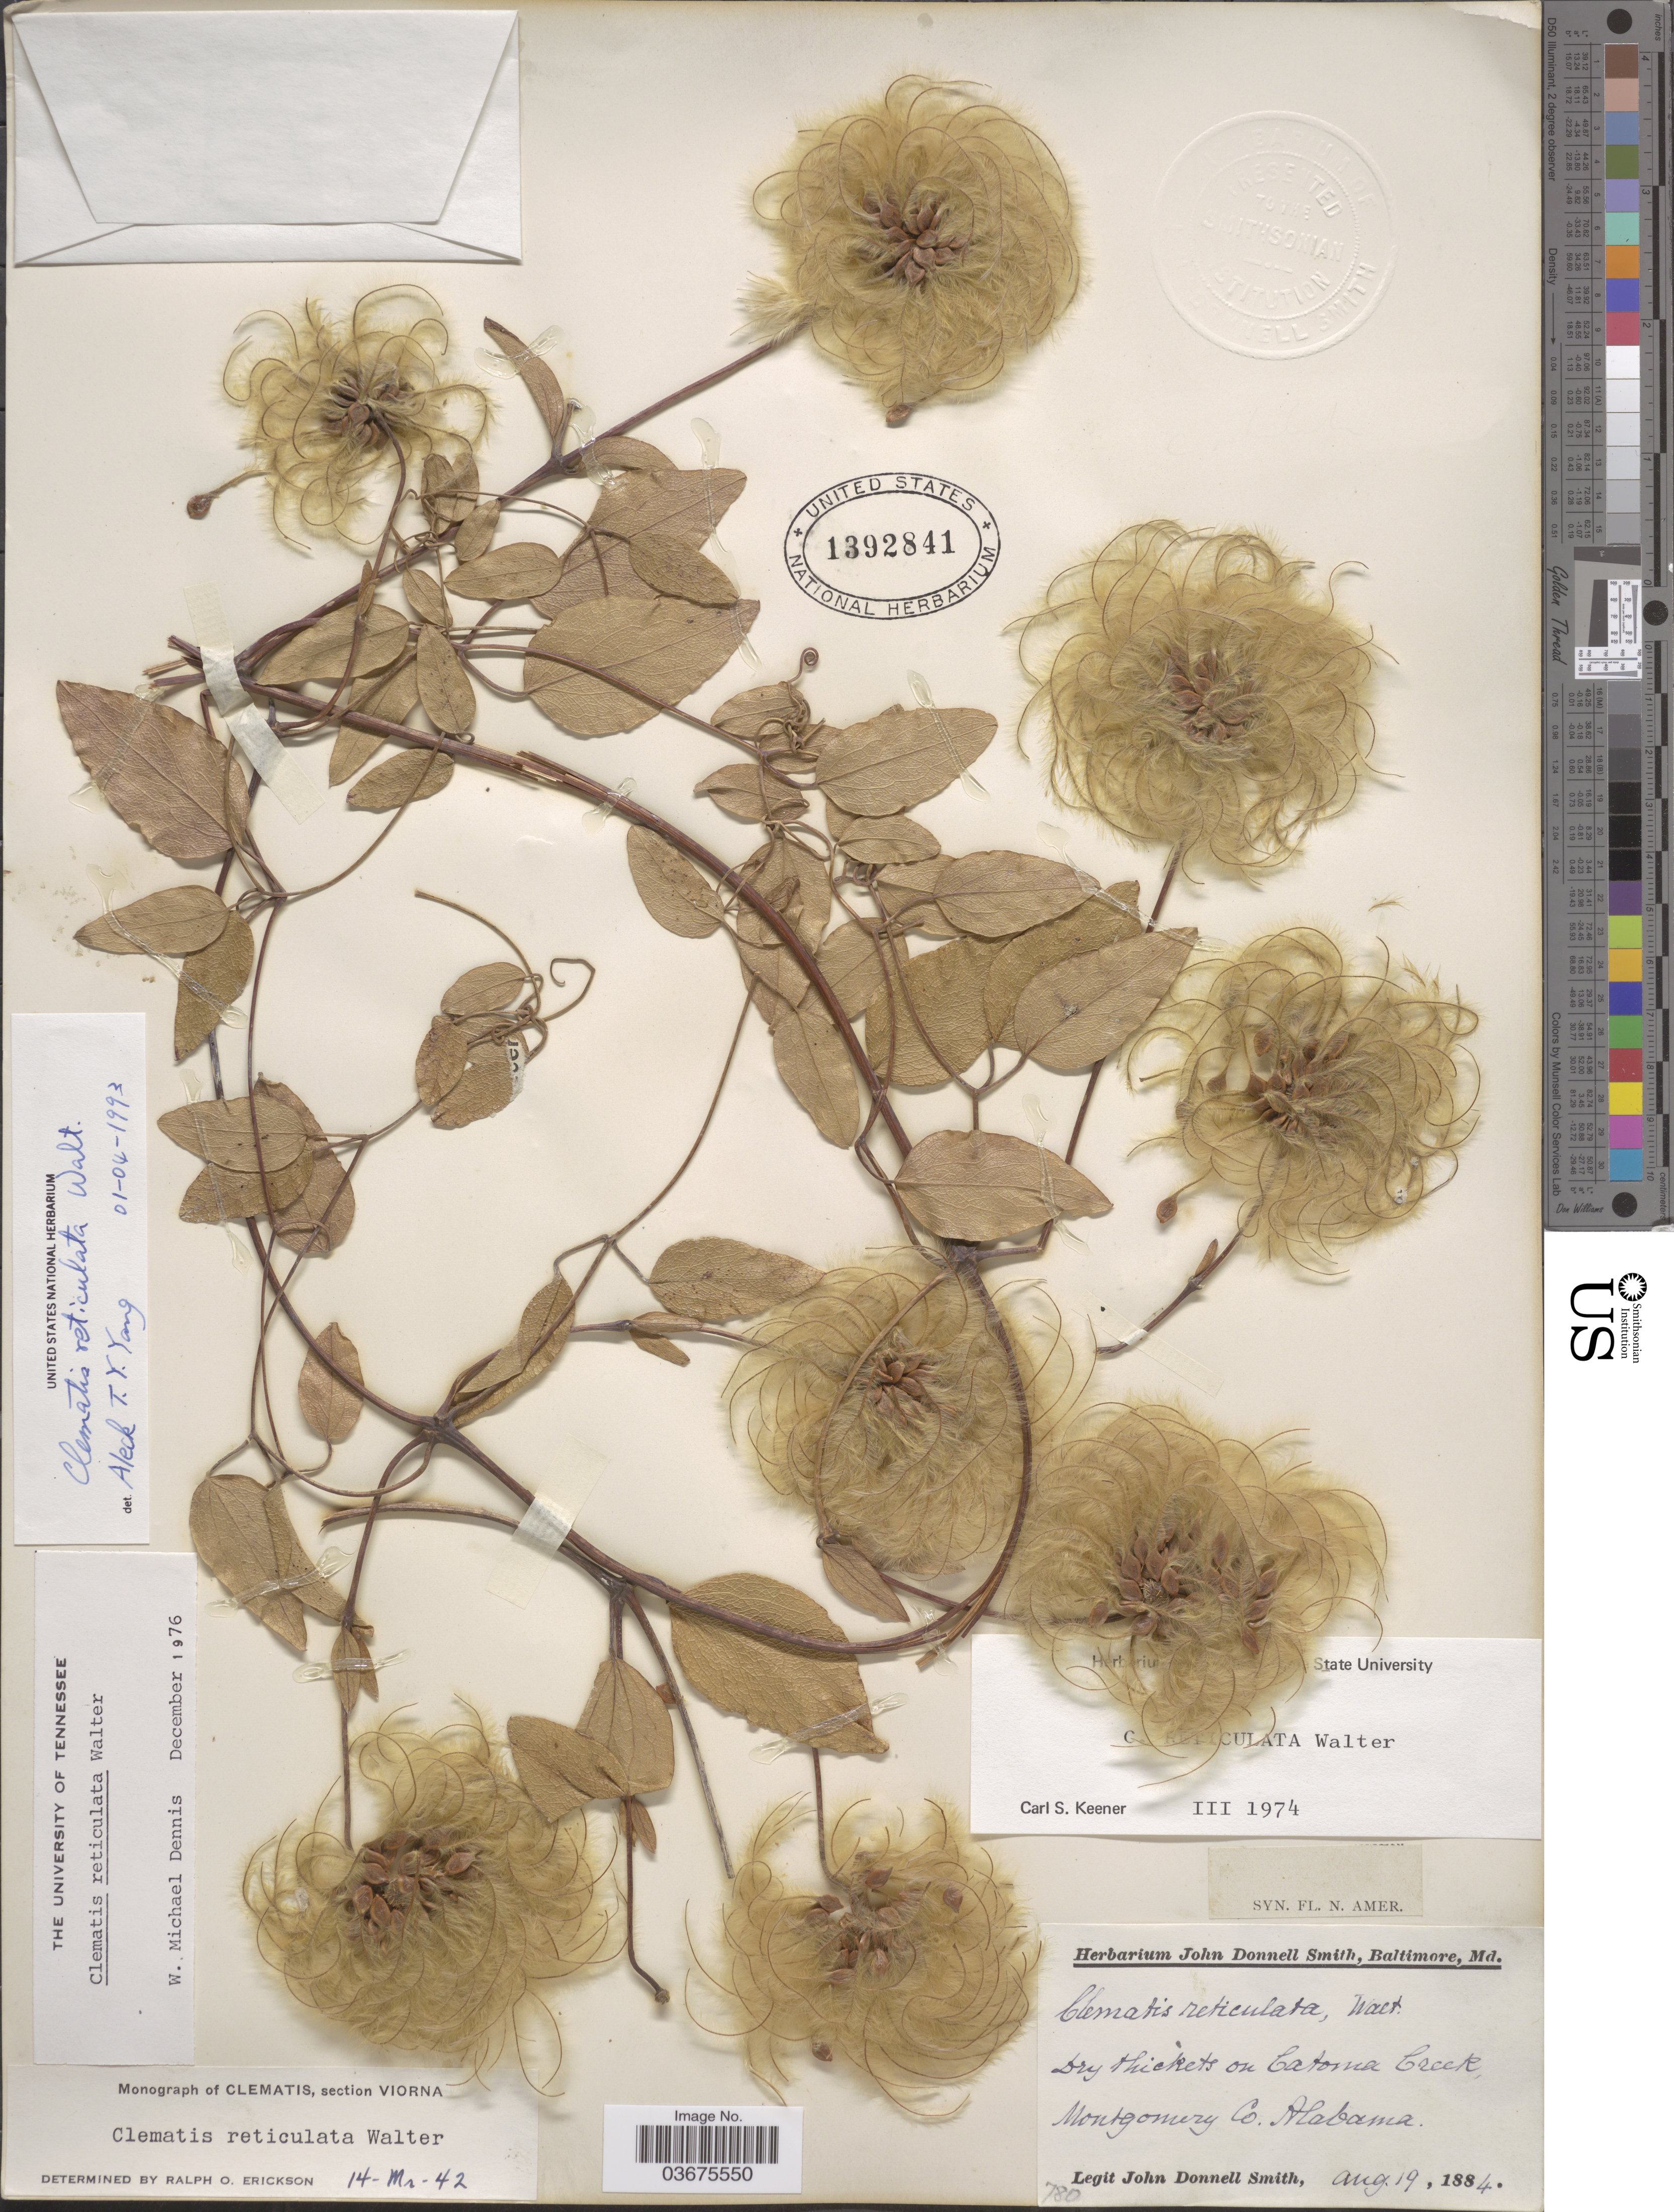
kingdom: Plantae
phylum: Tracheophyta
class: Magnoliopsida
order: Ranunculales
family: Ranunculaceae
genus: Clematis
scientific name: Clematis reticulata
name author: Walter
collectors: J. Donnell Smith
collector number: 780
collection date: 1884-08-19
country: United States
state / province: Alabama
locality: Catoma Creek, Montgomery Co.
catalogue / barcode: US 1392841